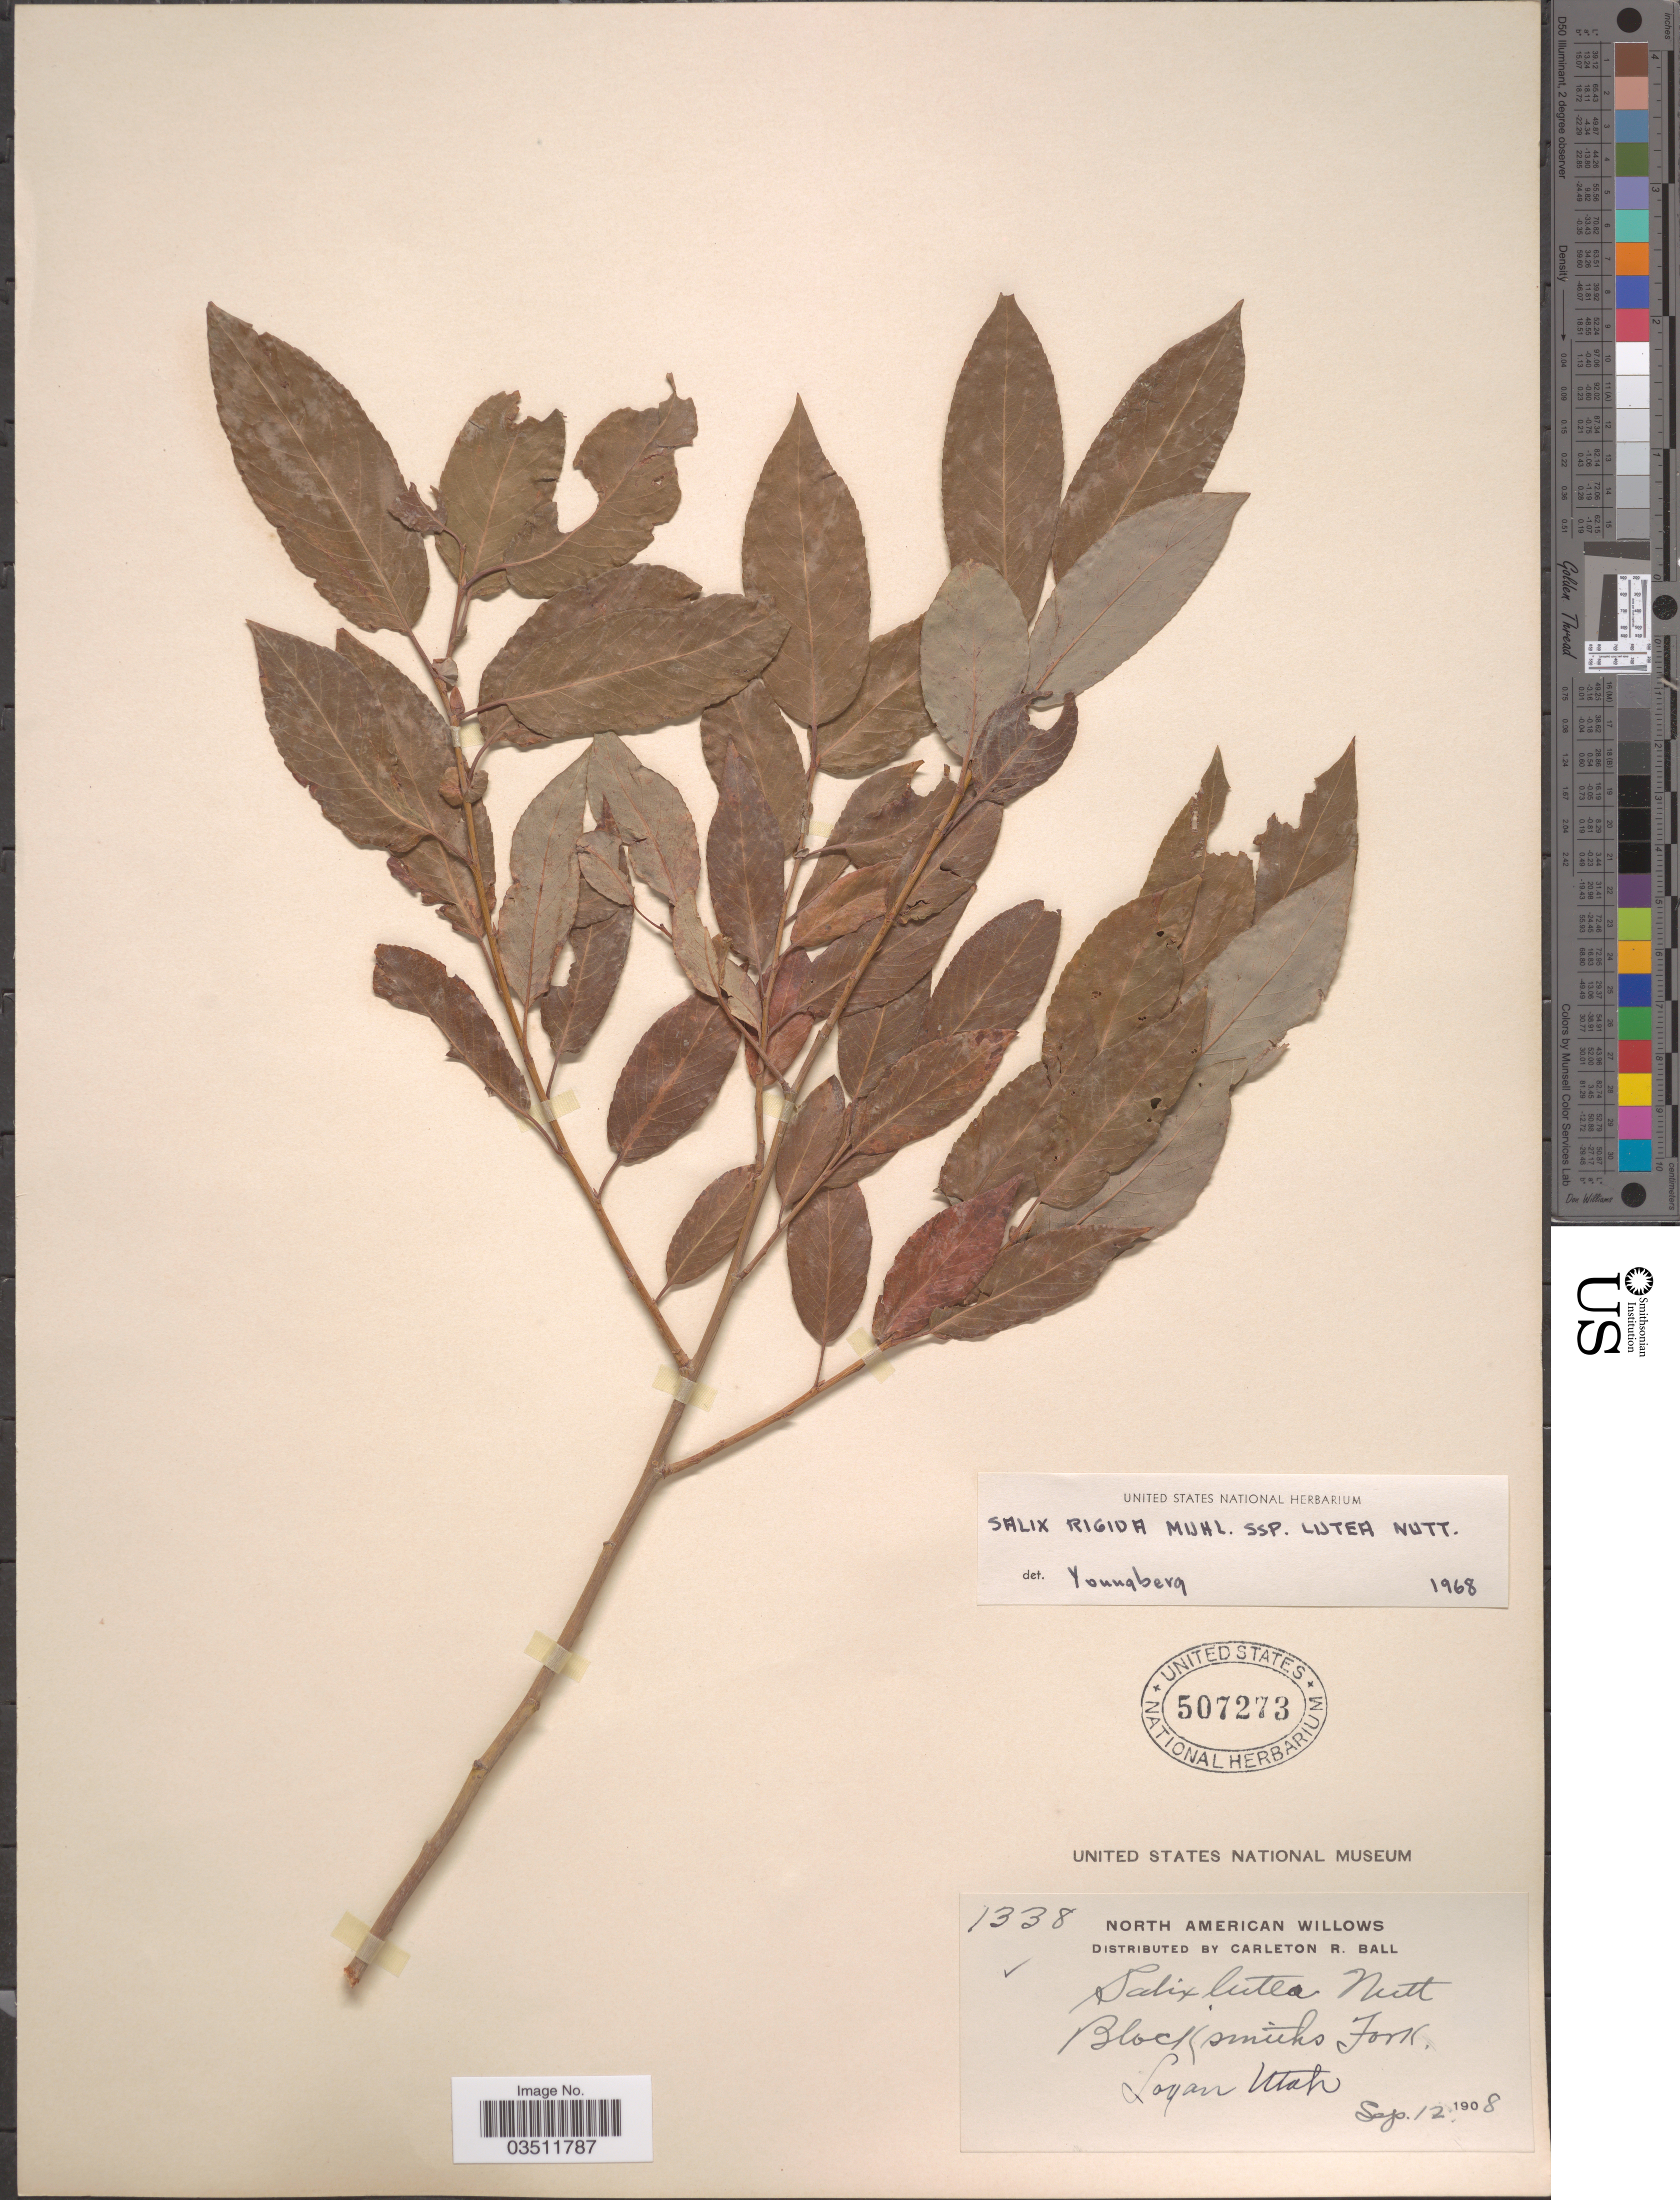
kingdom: Plantae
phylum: Tracheophyta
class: Magnoliopsida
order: Malpighiales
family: Salicaceae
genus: Salix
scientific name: Salix lutea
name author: Nutt.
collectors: C. R. Ball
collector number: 1338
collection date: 1908-09-12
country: United States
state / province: Utah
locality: Block Smiths Fork. Logan.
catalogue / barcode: US 507273